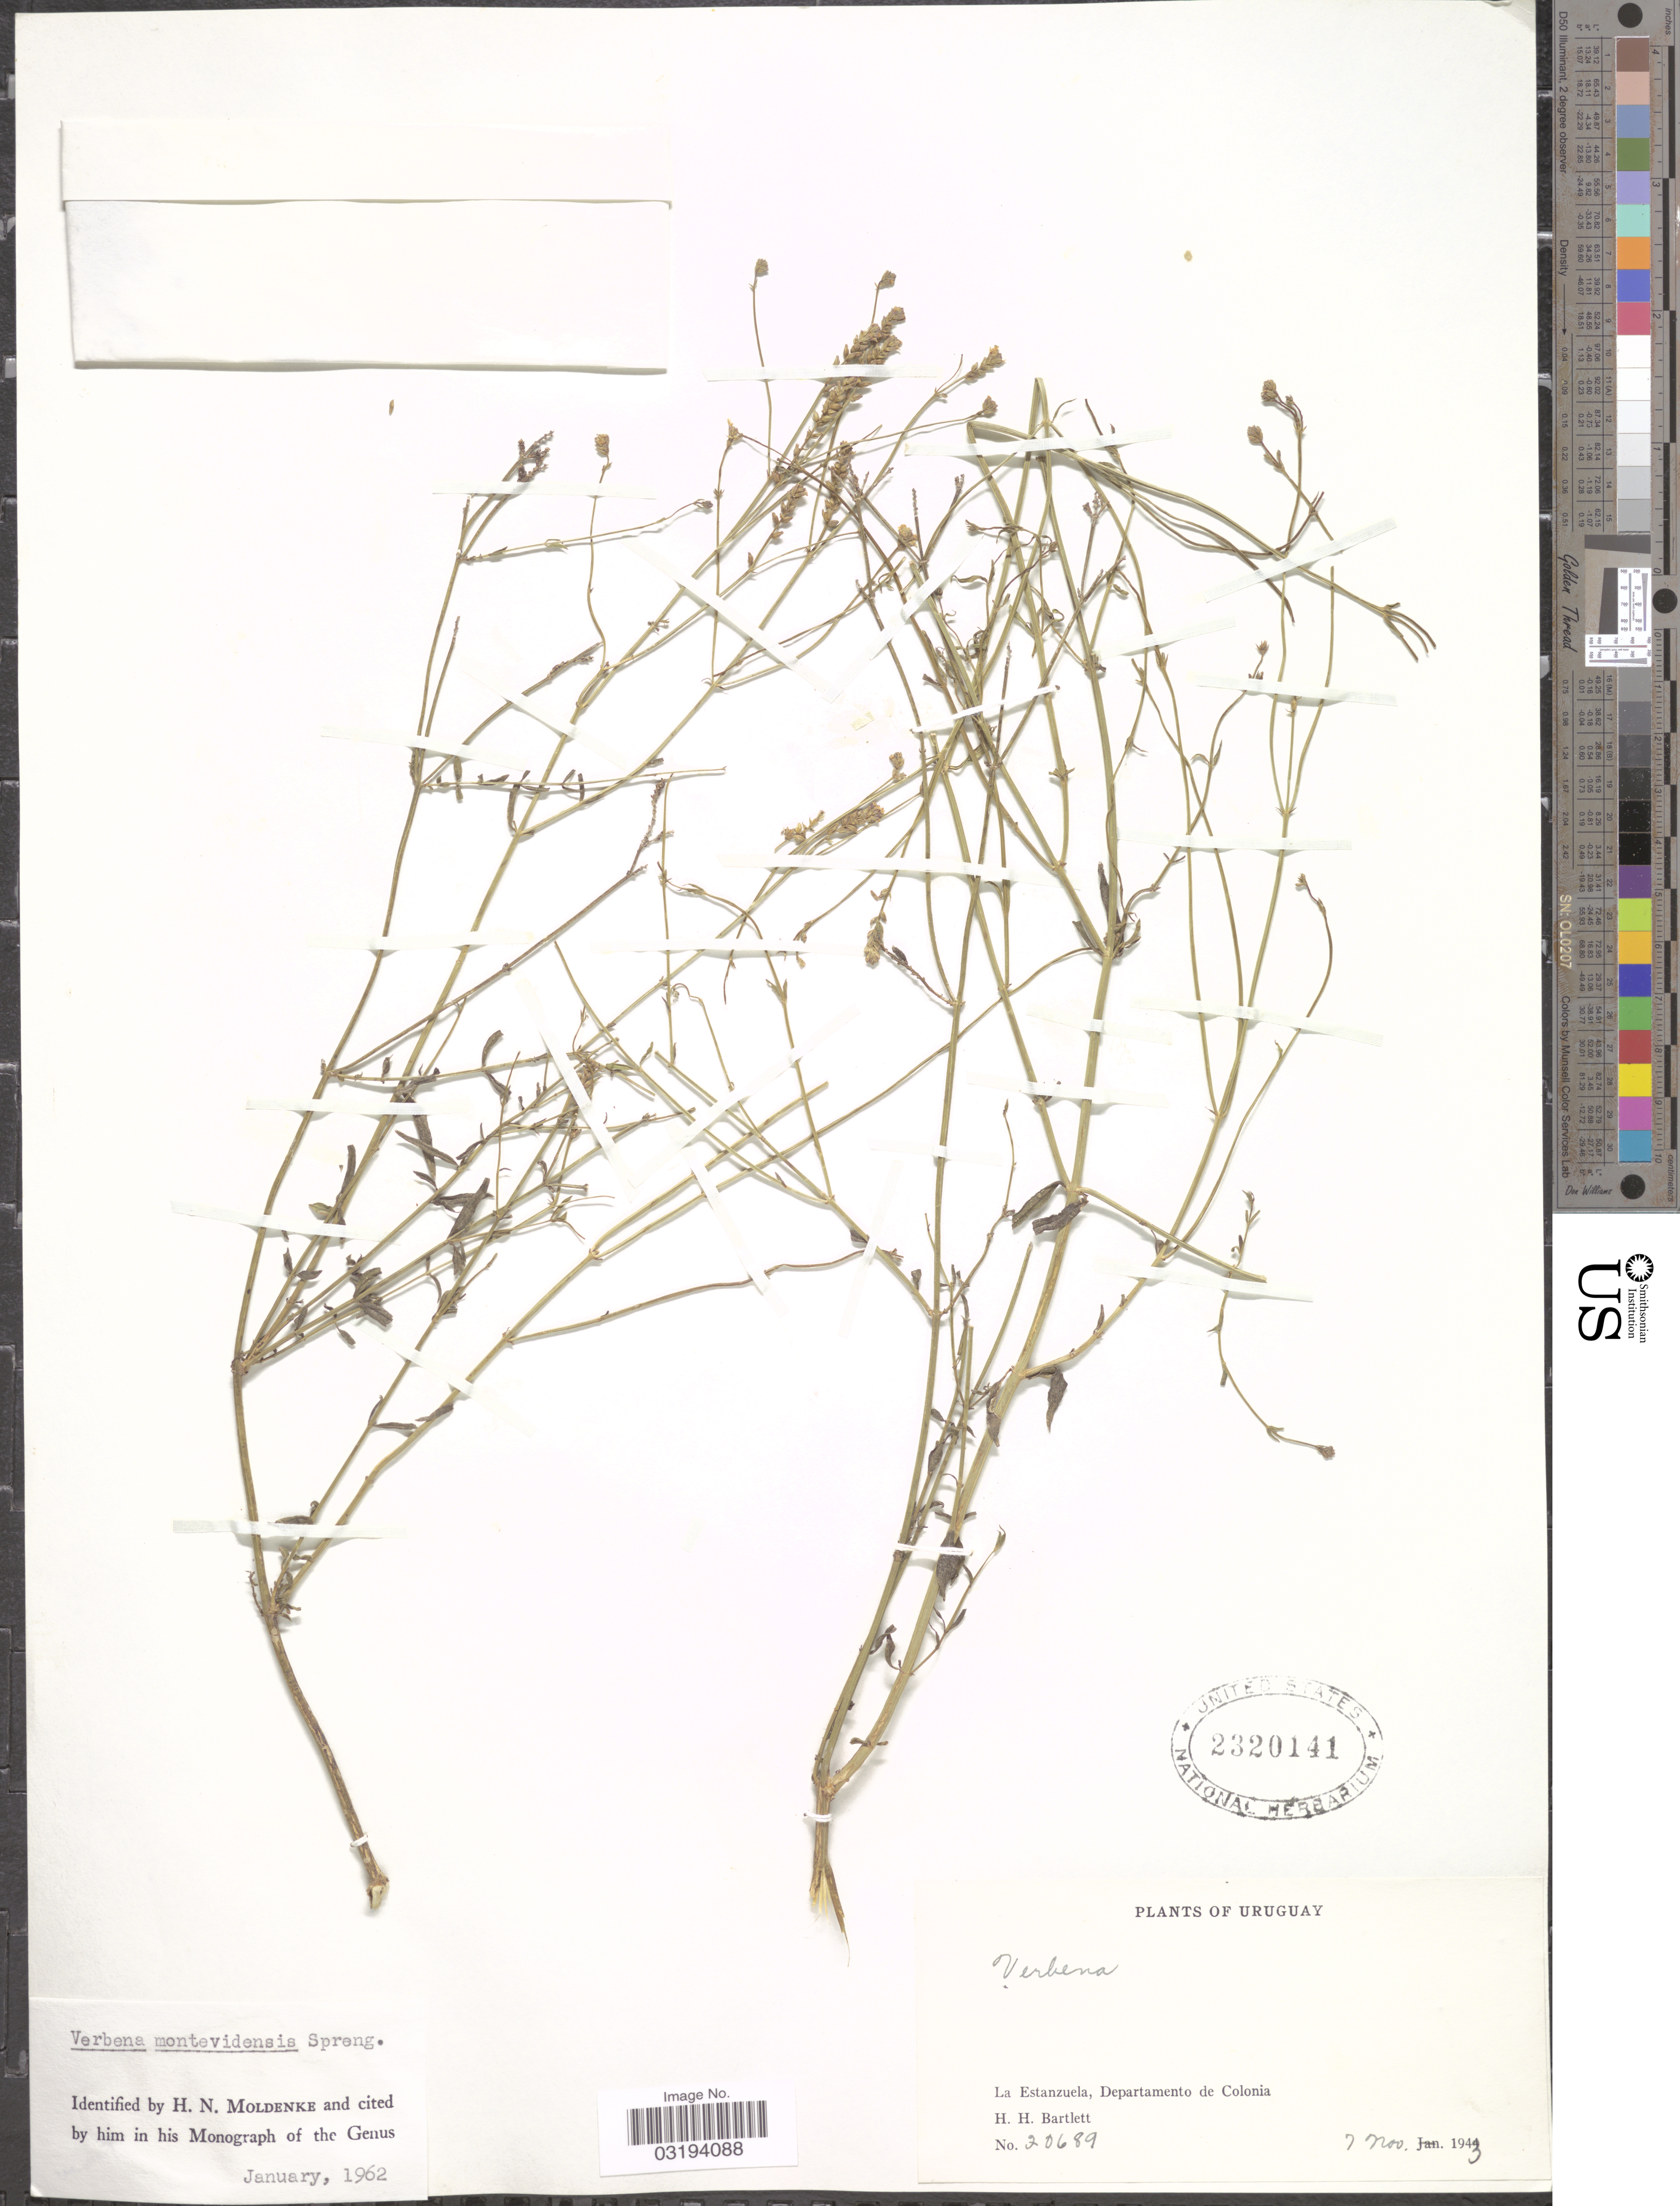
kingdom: Plantae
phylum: Tracheophyta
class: Magnoliopsida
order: Lamiales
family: Verbenaceae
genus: Verbena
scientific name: Verbena montevidensis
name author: Spreng.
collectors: H. H. Bartlett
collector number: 20689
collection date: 1943-11-07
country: Uruguay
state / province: Colonia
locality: La Estanzuela, Departamento de Colonia.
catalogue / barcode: US 2320141